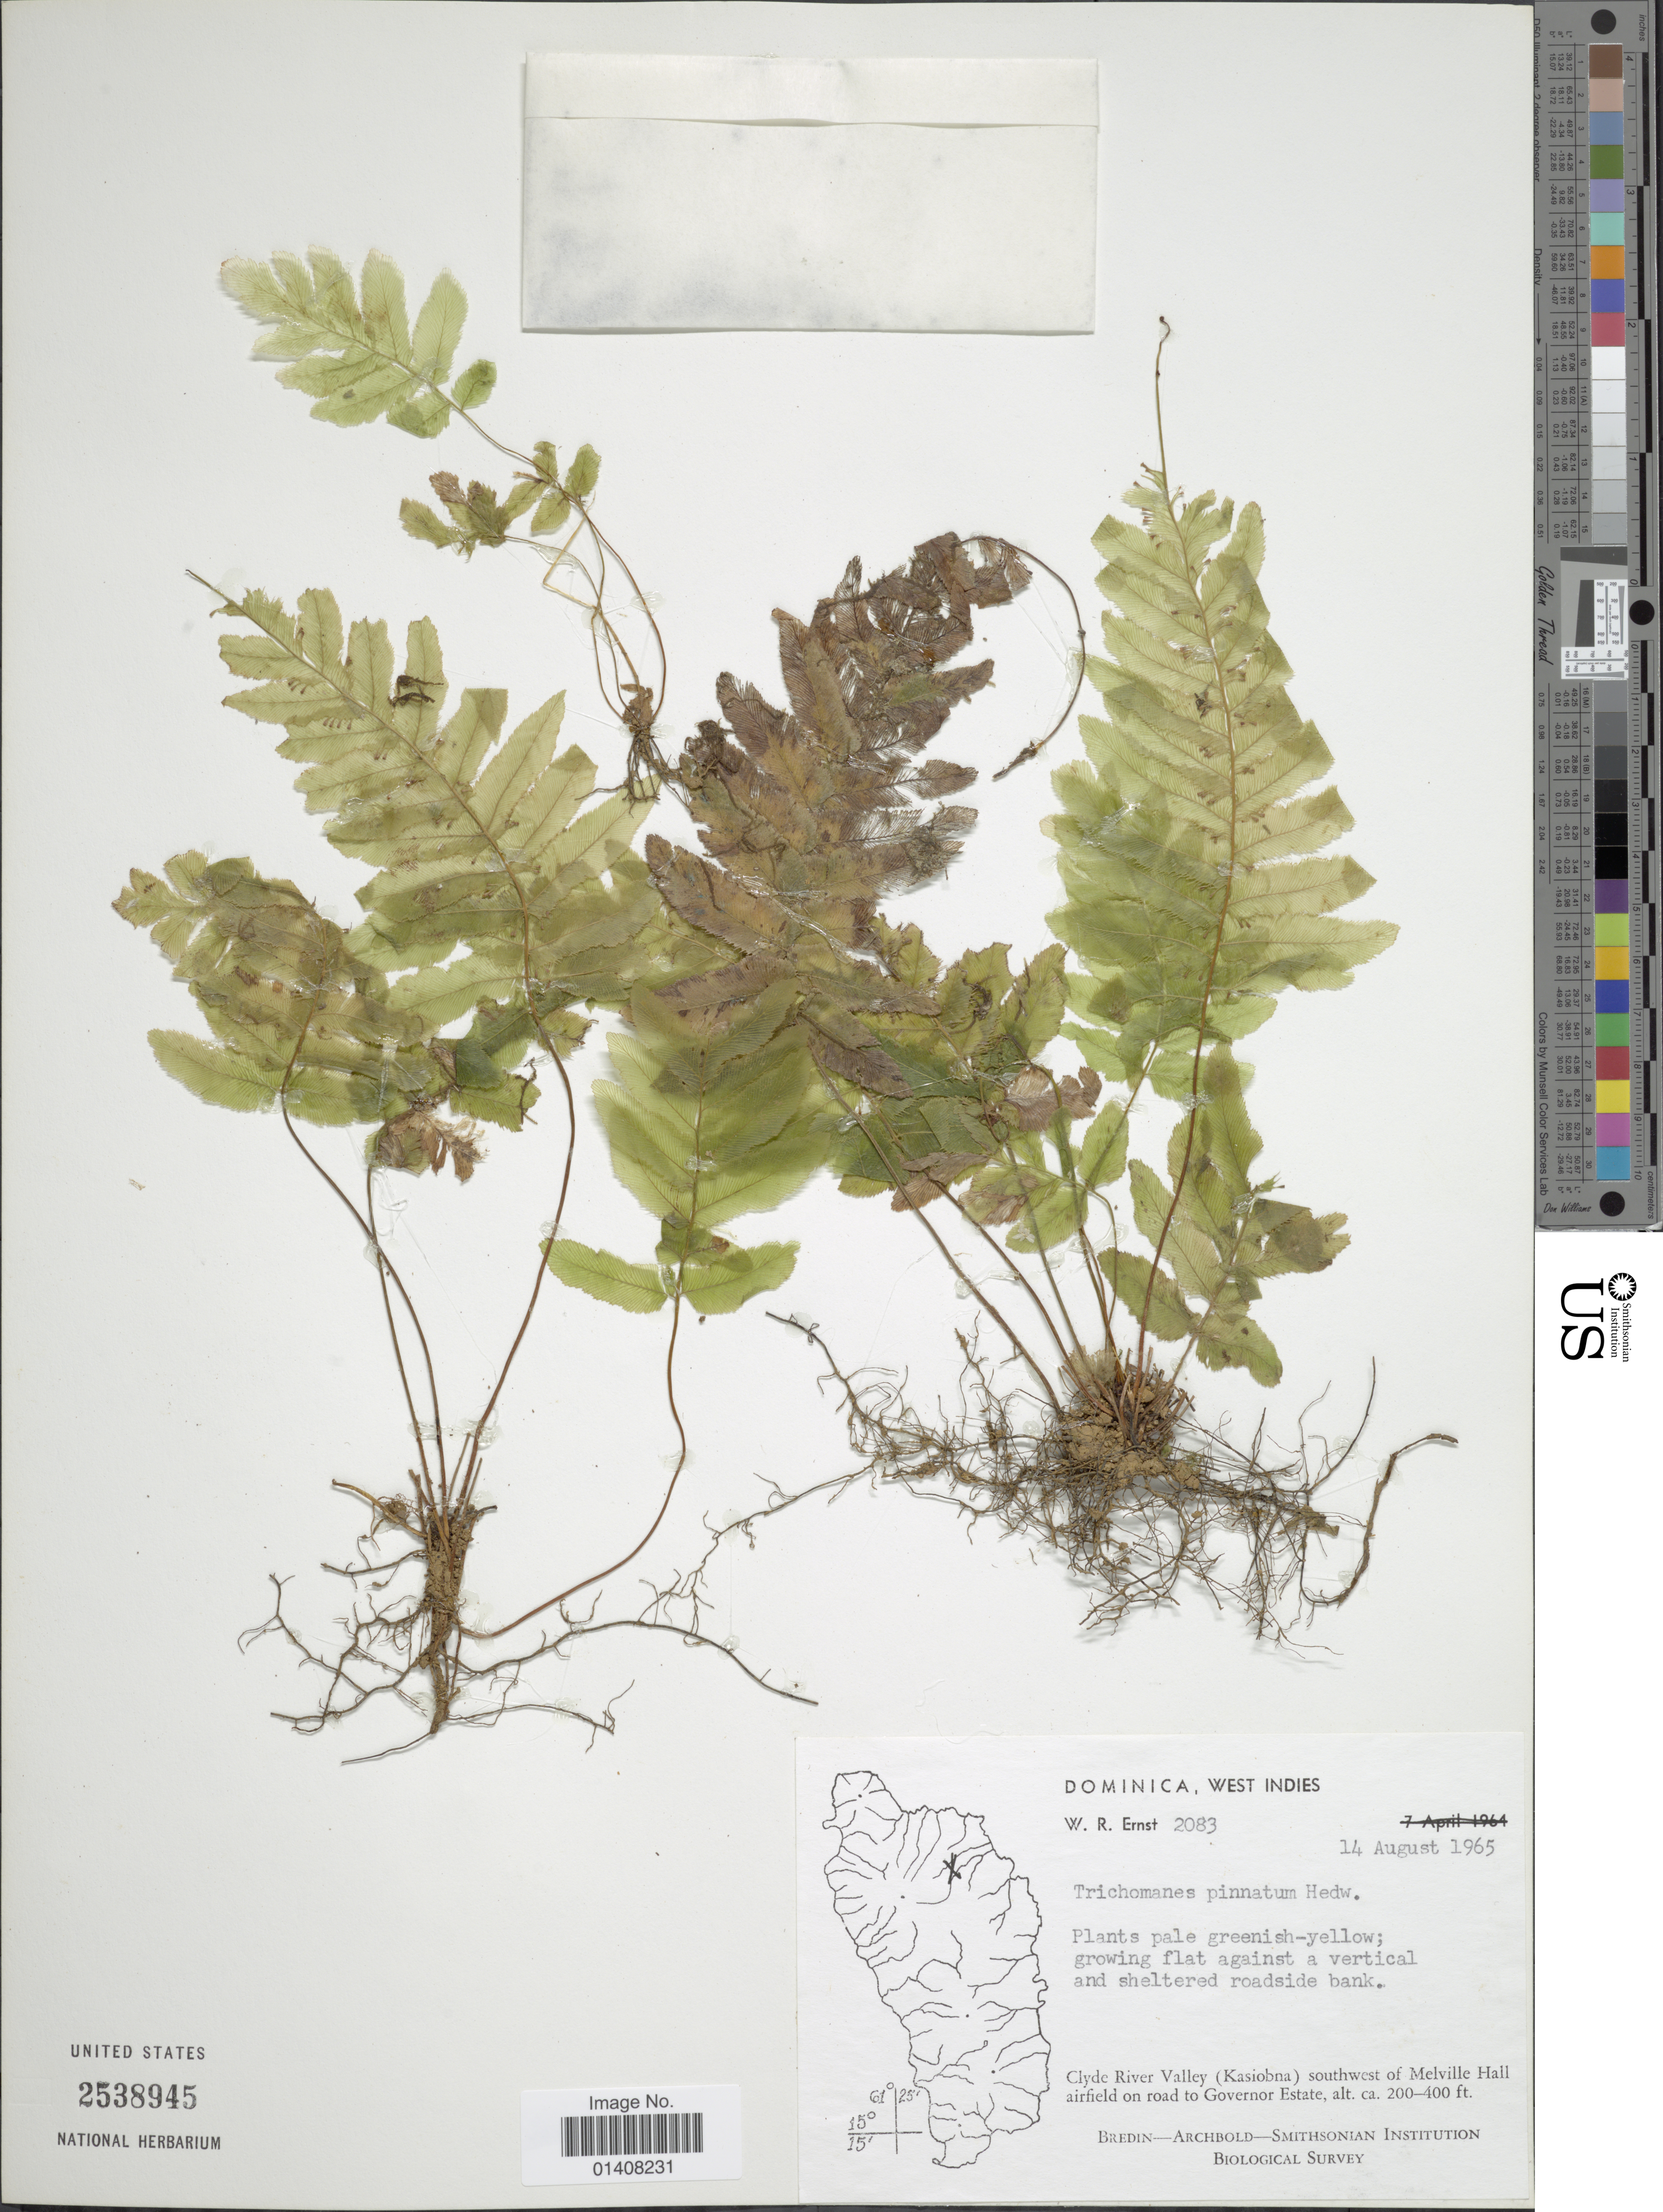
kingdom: Plantae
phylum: Tracheophyta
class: Polypodiopsida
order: Hymenophyllales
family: Hymenophyllaceae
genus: Trichomanes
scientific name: Trichomanes pinnatum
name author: Hedw.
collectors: W. R. Ernst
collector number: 2083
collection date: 1965-08-14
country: Dominica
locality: Dominica, West Indies, Clyde river valley(Kasiobna) southwest of Melville Hall airfield on road to Governor Estate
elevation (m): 61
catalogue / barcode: US 2538945